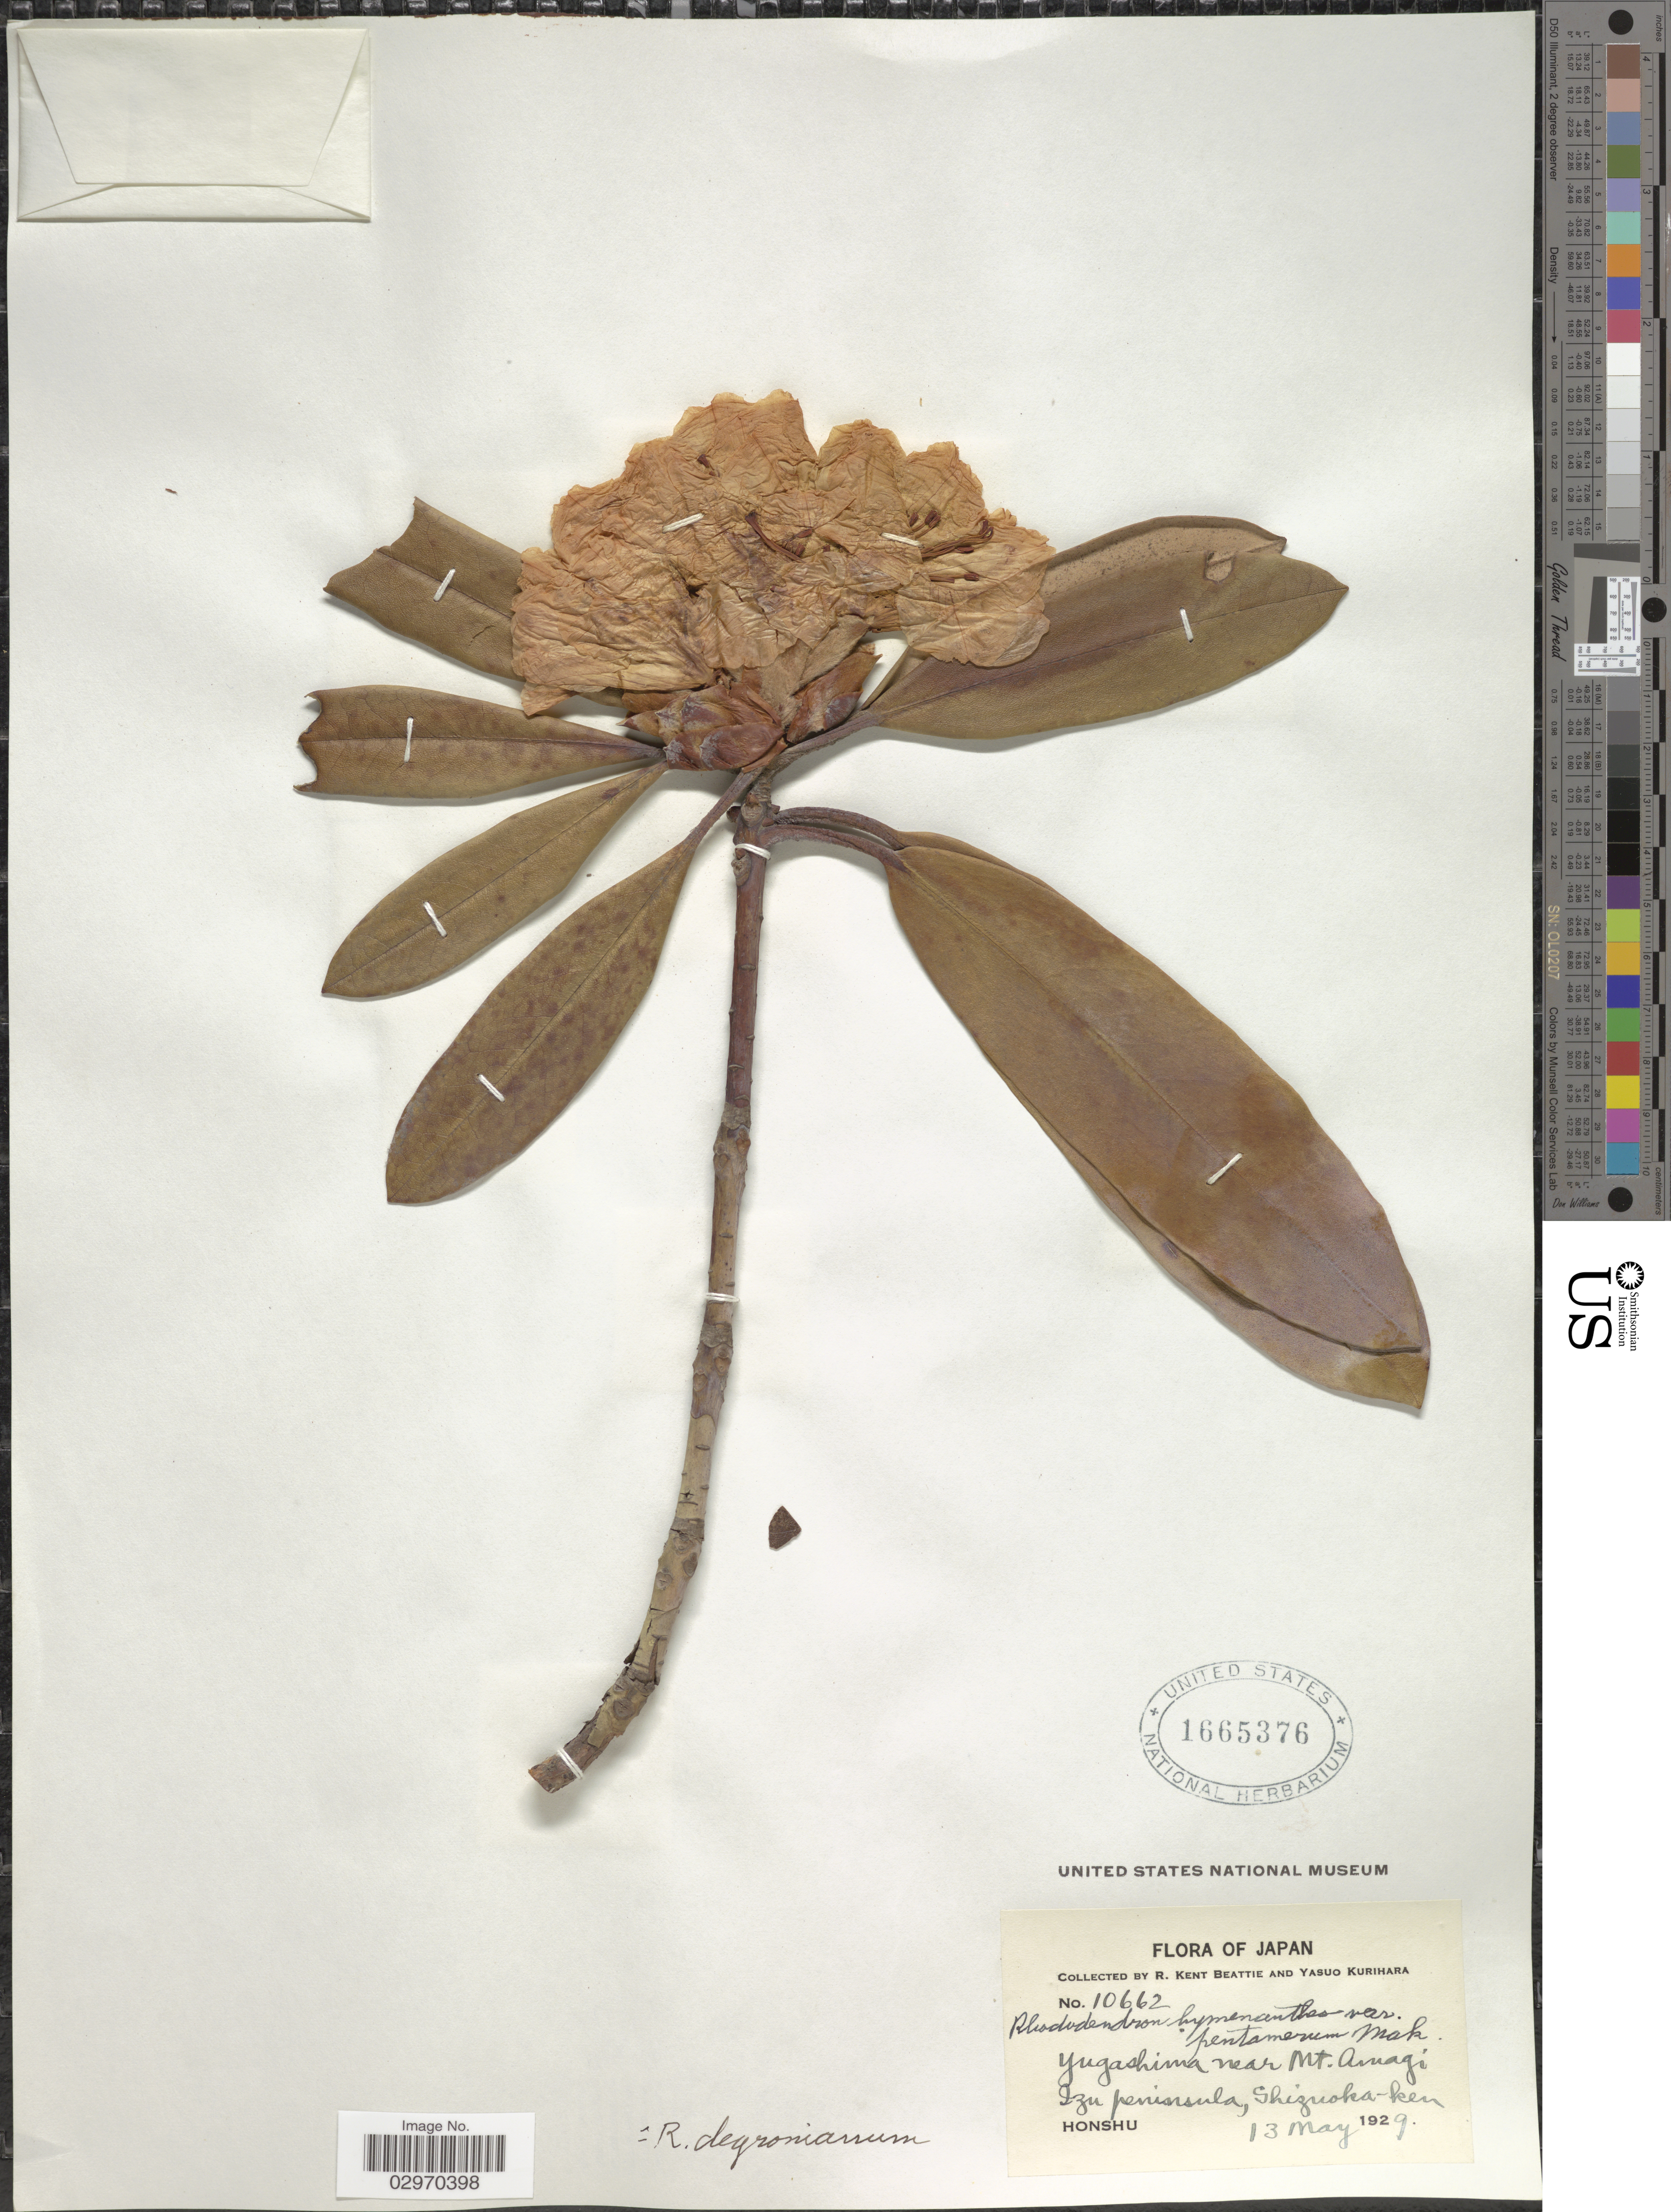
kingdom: Plantae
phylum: Tracheophyta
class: Magnoliopsida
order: Ericales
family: Ericaceae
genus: Rhododendron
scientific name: Rhododendron degronianum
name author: Carrière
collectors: R. K. Beattie & Y. Kurihara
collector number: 10662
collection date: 1929-05-13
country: Japan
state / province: Sizuoka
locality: Yugashima near Mt. Amagi, Izu peninsula, Shizuoka-ken, Honshu.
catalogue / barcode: US 1665376